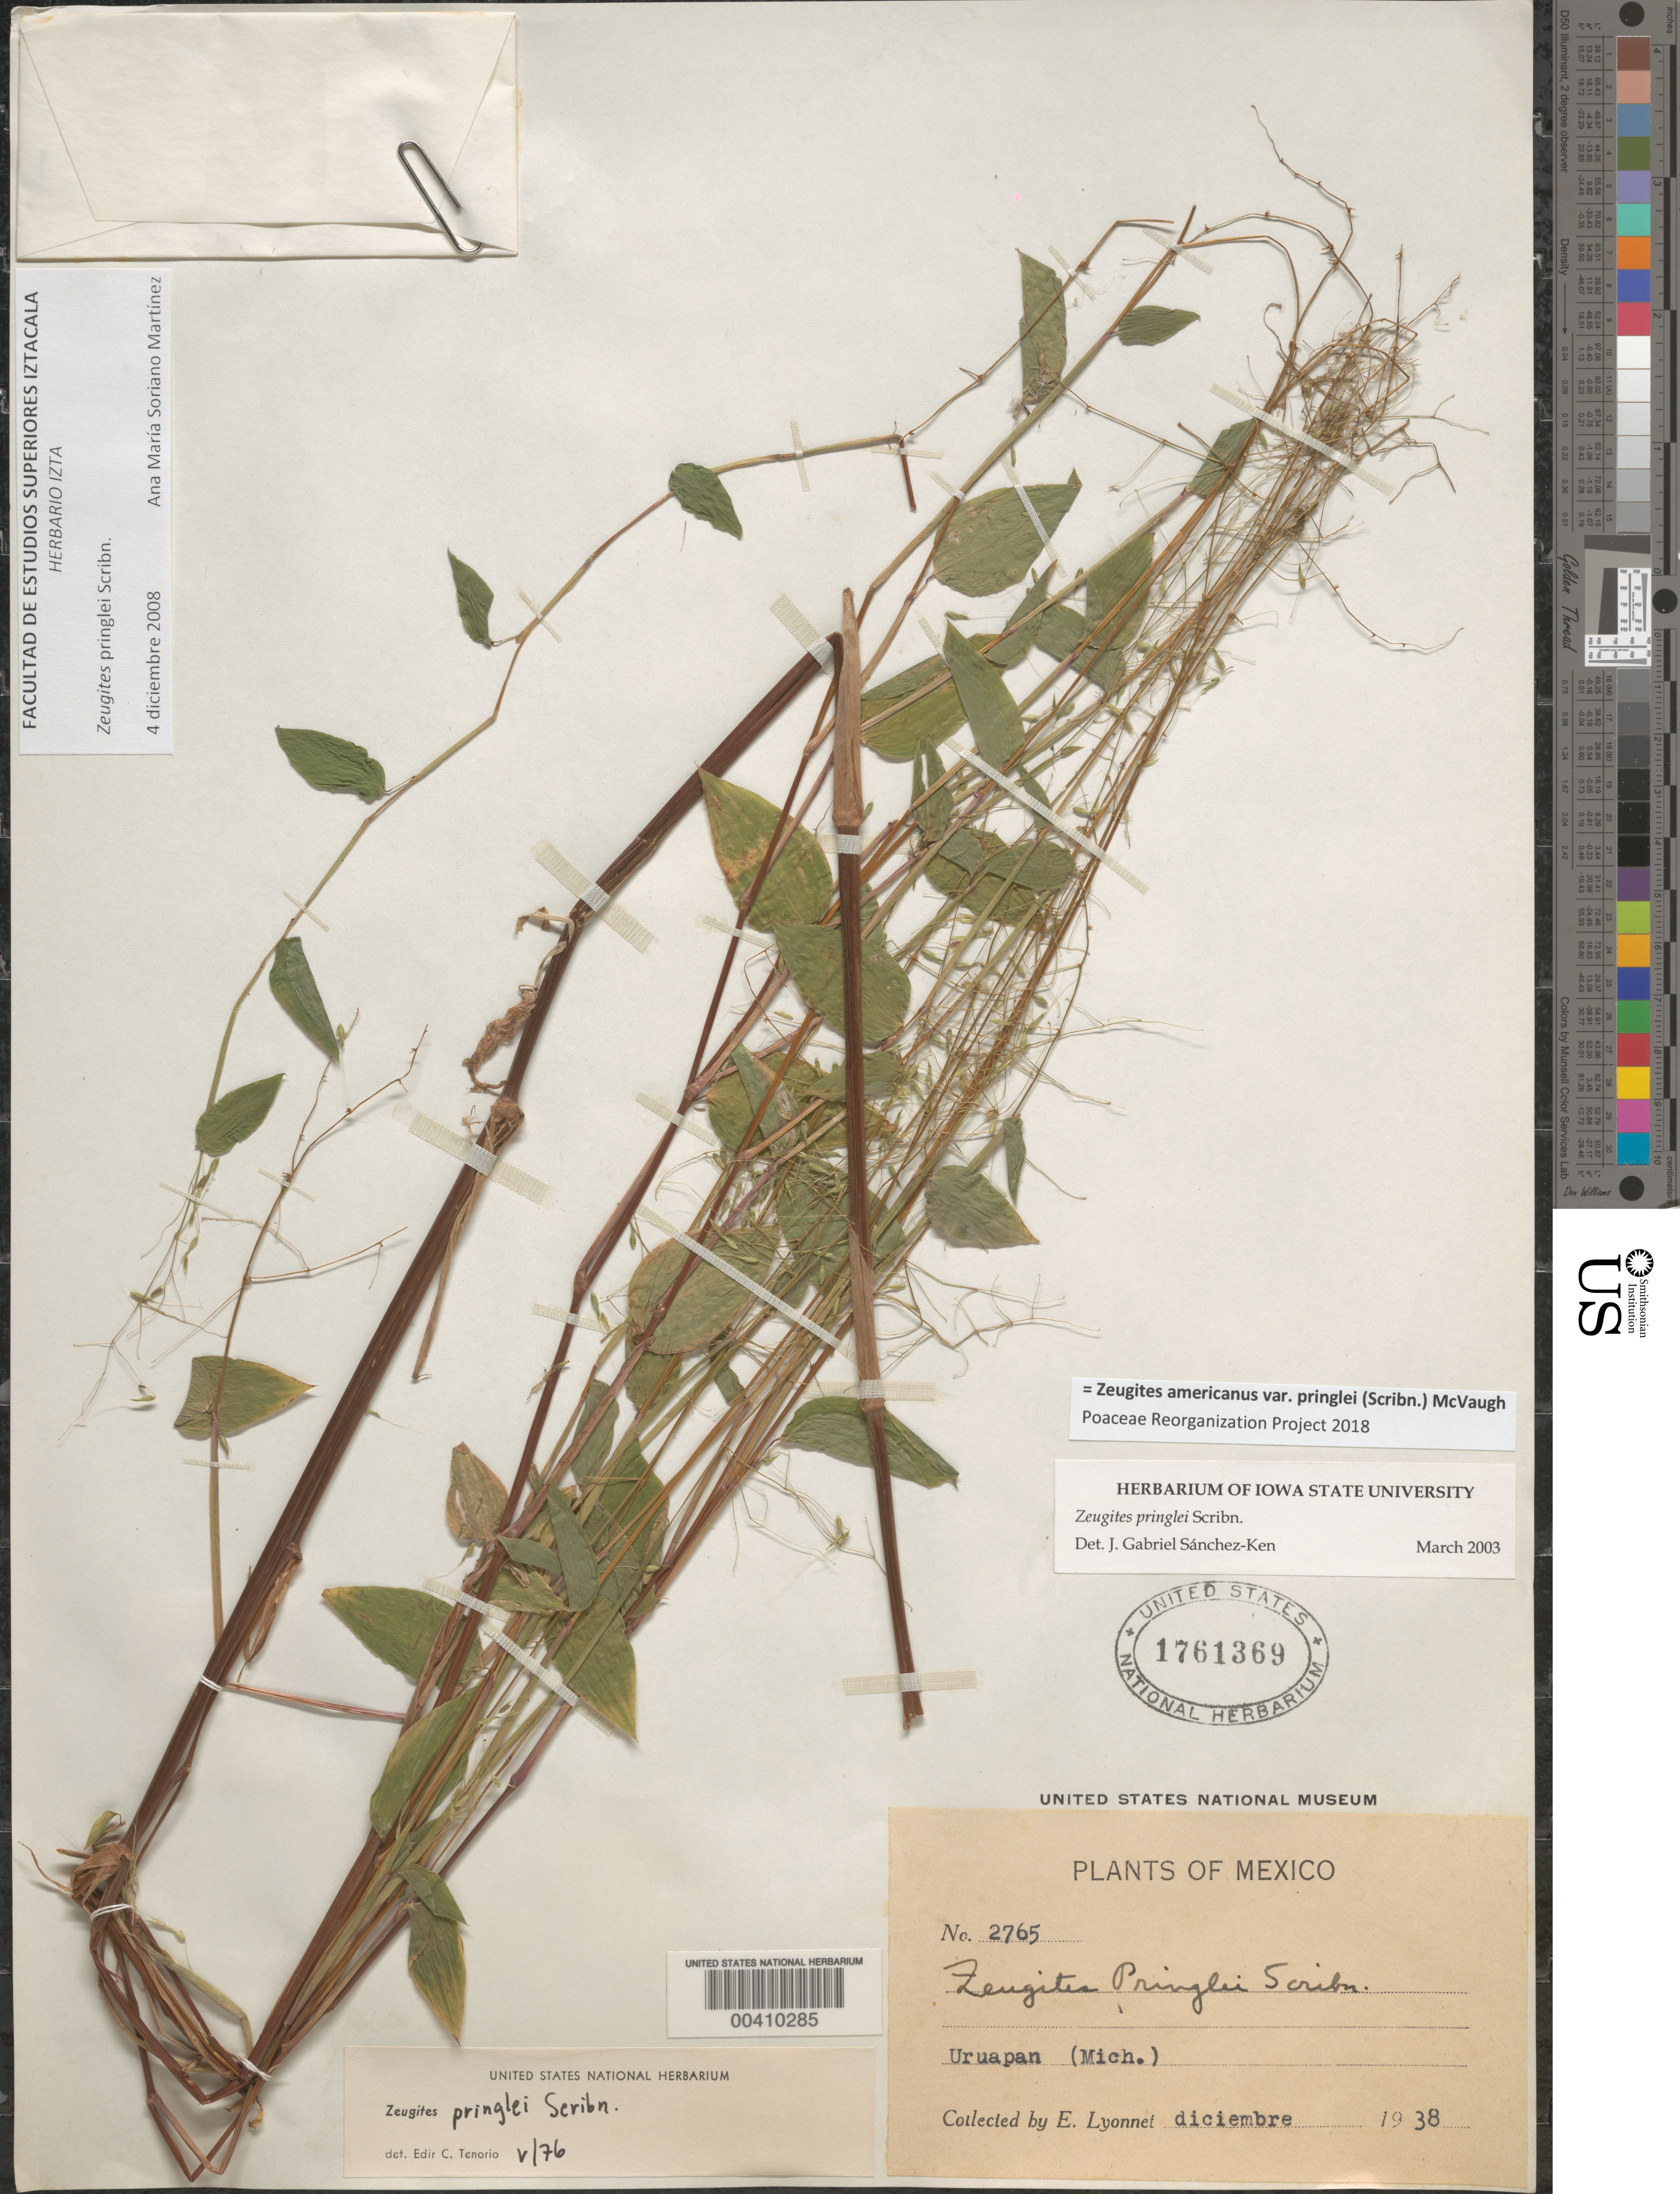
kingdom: Plantae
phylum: Tracheophyta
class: Liliopsida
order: Poales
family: Poaceae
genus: Zeugites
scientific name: Zeugites americanus var. pringlei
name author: (Scribn.) McVaugh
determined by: Poaceae Reorganization Project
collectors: Bro. E. Lyonnet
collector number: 2765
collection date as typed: Dec 1938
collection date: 1938-12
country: Mexico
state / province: Michoacán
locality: Uruapan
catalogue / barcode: US 1761369